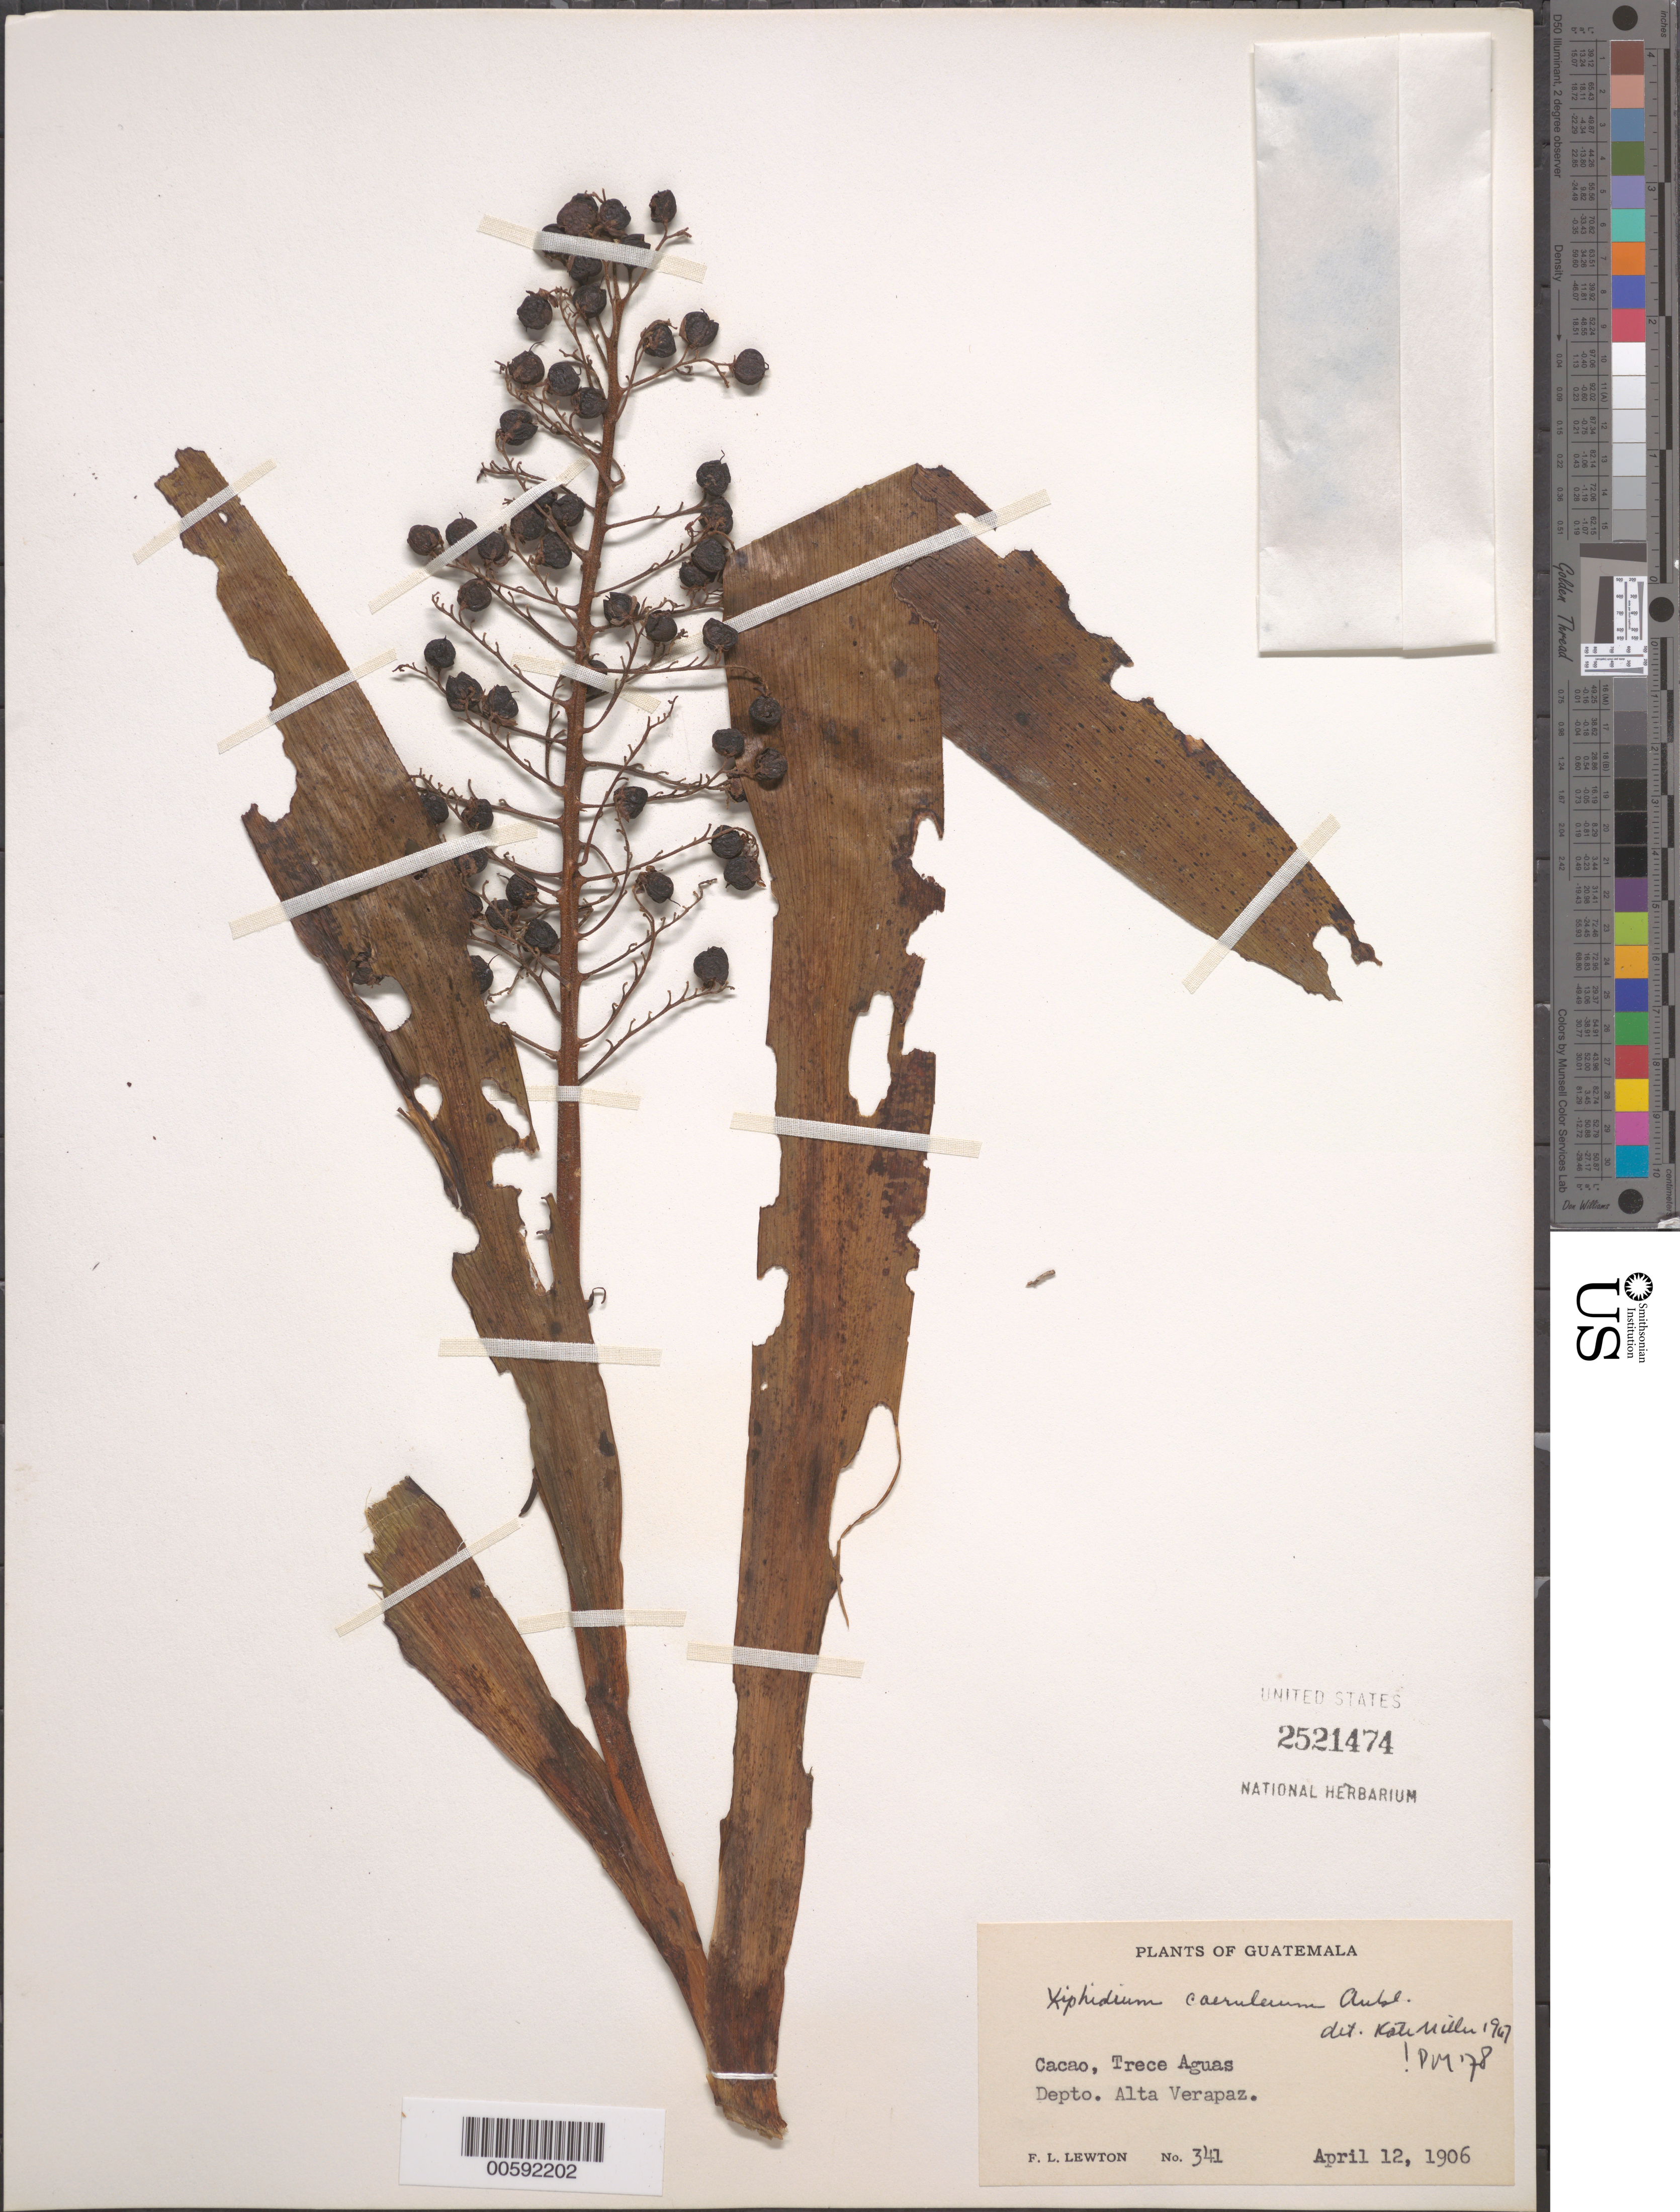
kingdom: Plantae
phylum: Tracheophyta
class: Liliopsida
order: Commelinales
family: Haemodoraceae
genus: Xiphidium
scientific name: Xiphidium caeruleum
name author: Aubl.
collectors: F. L. Lewton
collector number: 341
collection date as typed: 12 Apr 1906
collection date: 1906-04-12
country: Guatemala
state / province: Alta Verapaz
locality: Cacao, Trece Aguas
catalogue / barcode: US 2521474